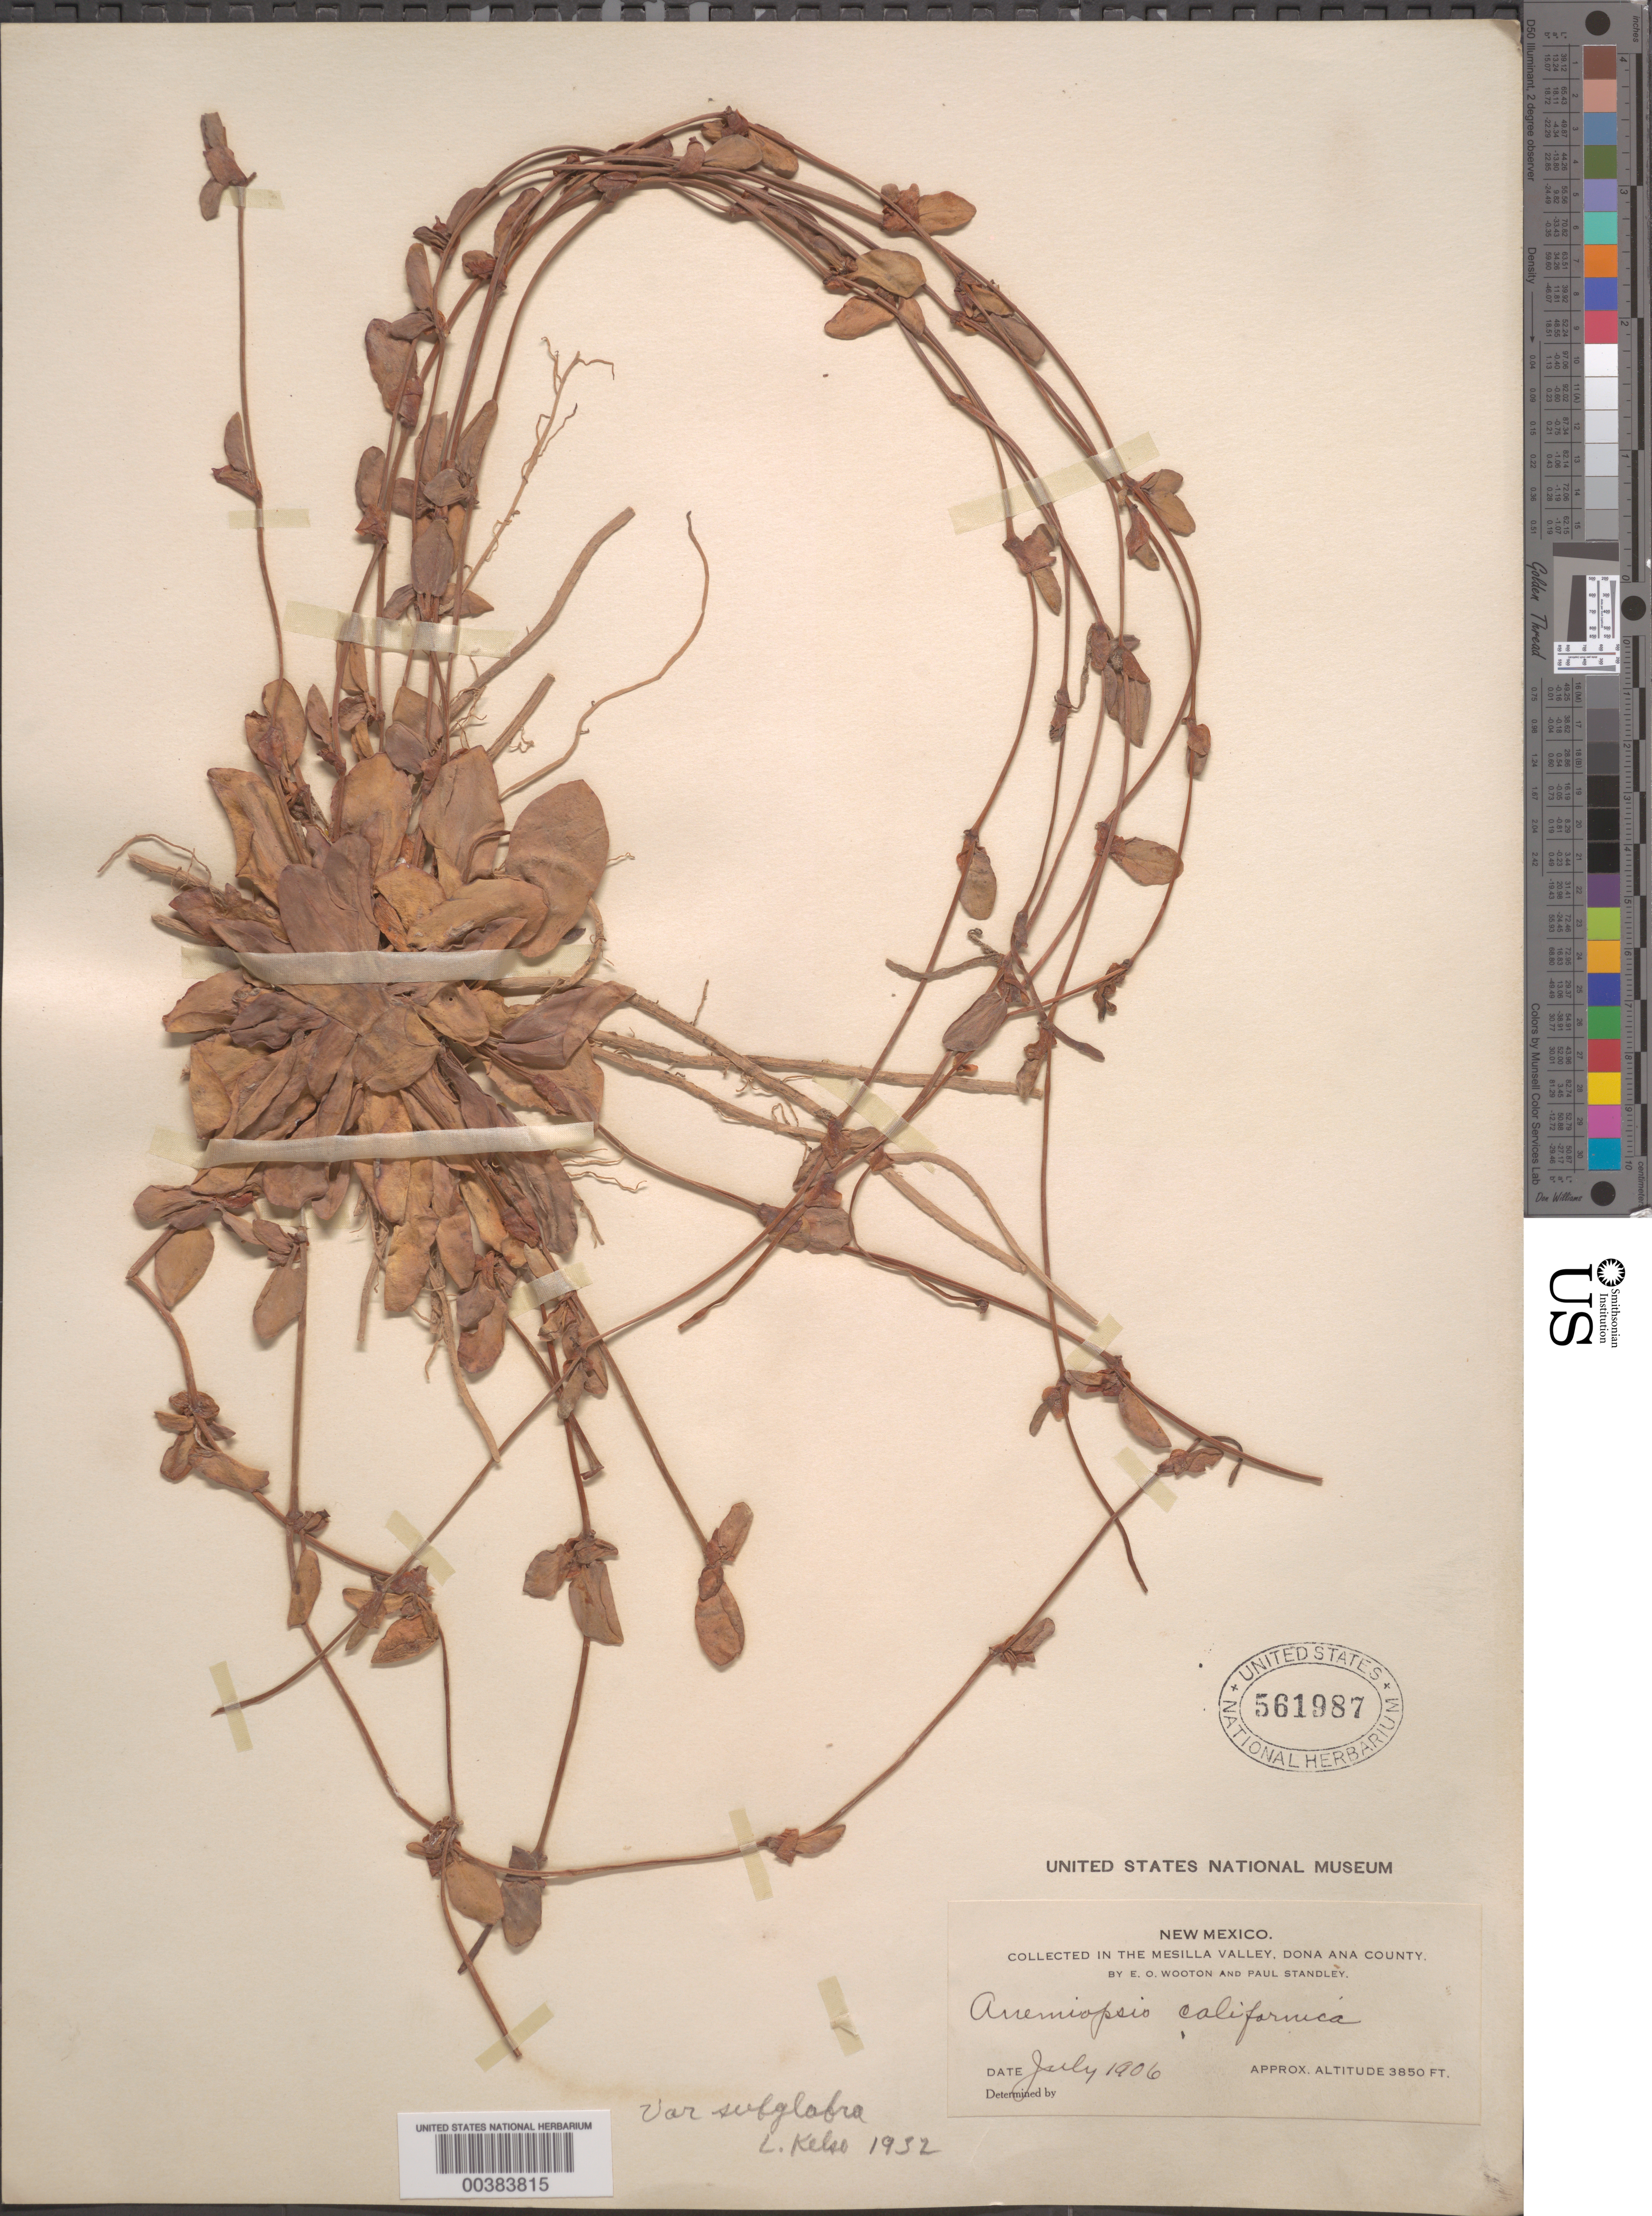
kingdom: Plantae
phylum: Tracheophyta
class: Magnoliopsida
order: Piperales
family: Saururaceae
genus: Anemopsis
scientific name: Anemopsis californica var. subglabra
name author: Kelso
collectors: E. O. Wooton & P. C. Standley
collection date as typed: Jul 1906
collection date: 1906-07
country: United States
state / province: New Mexico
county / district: Dona Ana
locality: Mesilla valley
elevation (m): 1173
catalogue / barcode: US 561987